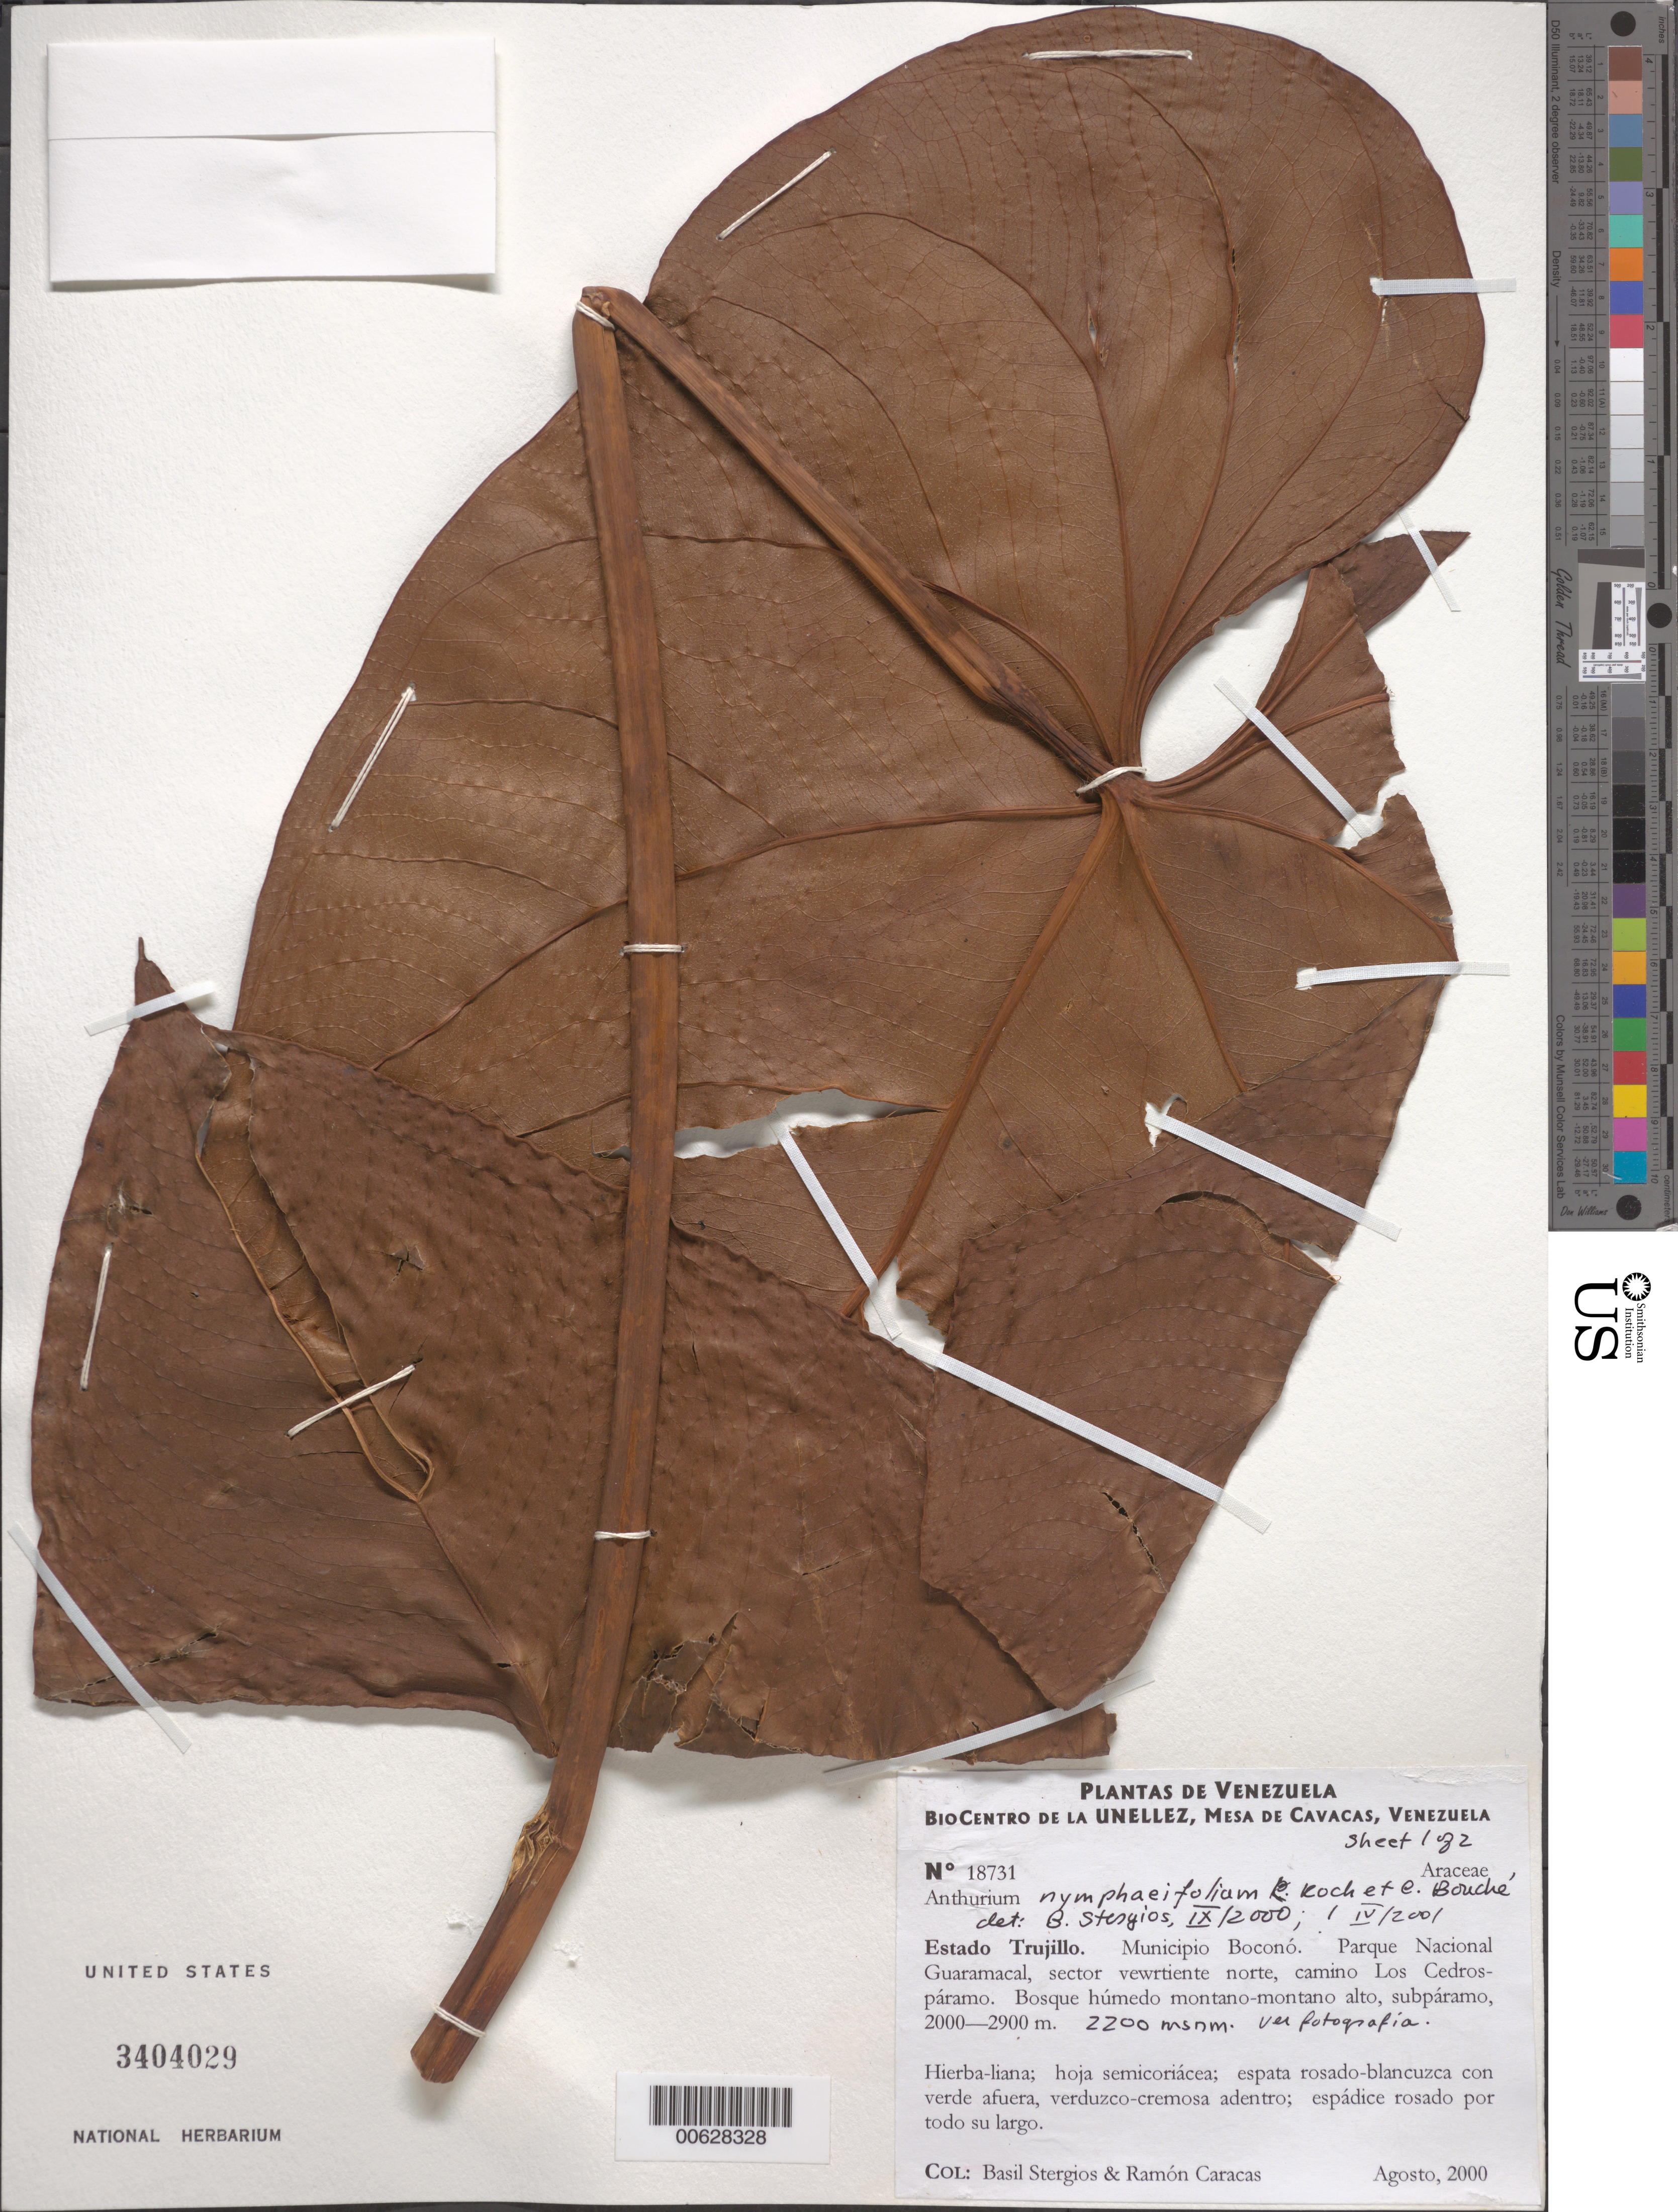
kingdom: Plantae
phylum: Tracheophyta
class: Liliopsida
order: Alismatales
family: Araceae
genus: Anthurium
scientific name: Anthurium nymphaeifolium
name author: K. Koch & C.D. Bouché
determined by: Stergios, B. G.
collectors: B. G. Stergios & R. Caracas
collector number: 18731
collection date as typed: Aug 2000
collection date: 2000-08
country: Venezuela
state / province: Trujillo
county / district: Boconó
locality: Parque Nacional Guaramacal, vertiente N, camino Los Cedros-páramo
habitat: Bosque húmedo montano-montano alto, subpáramo. 2200 m.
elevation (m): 2000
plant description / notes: PORT, US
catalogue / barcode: US 3404029